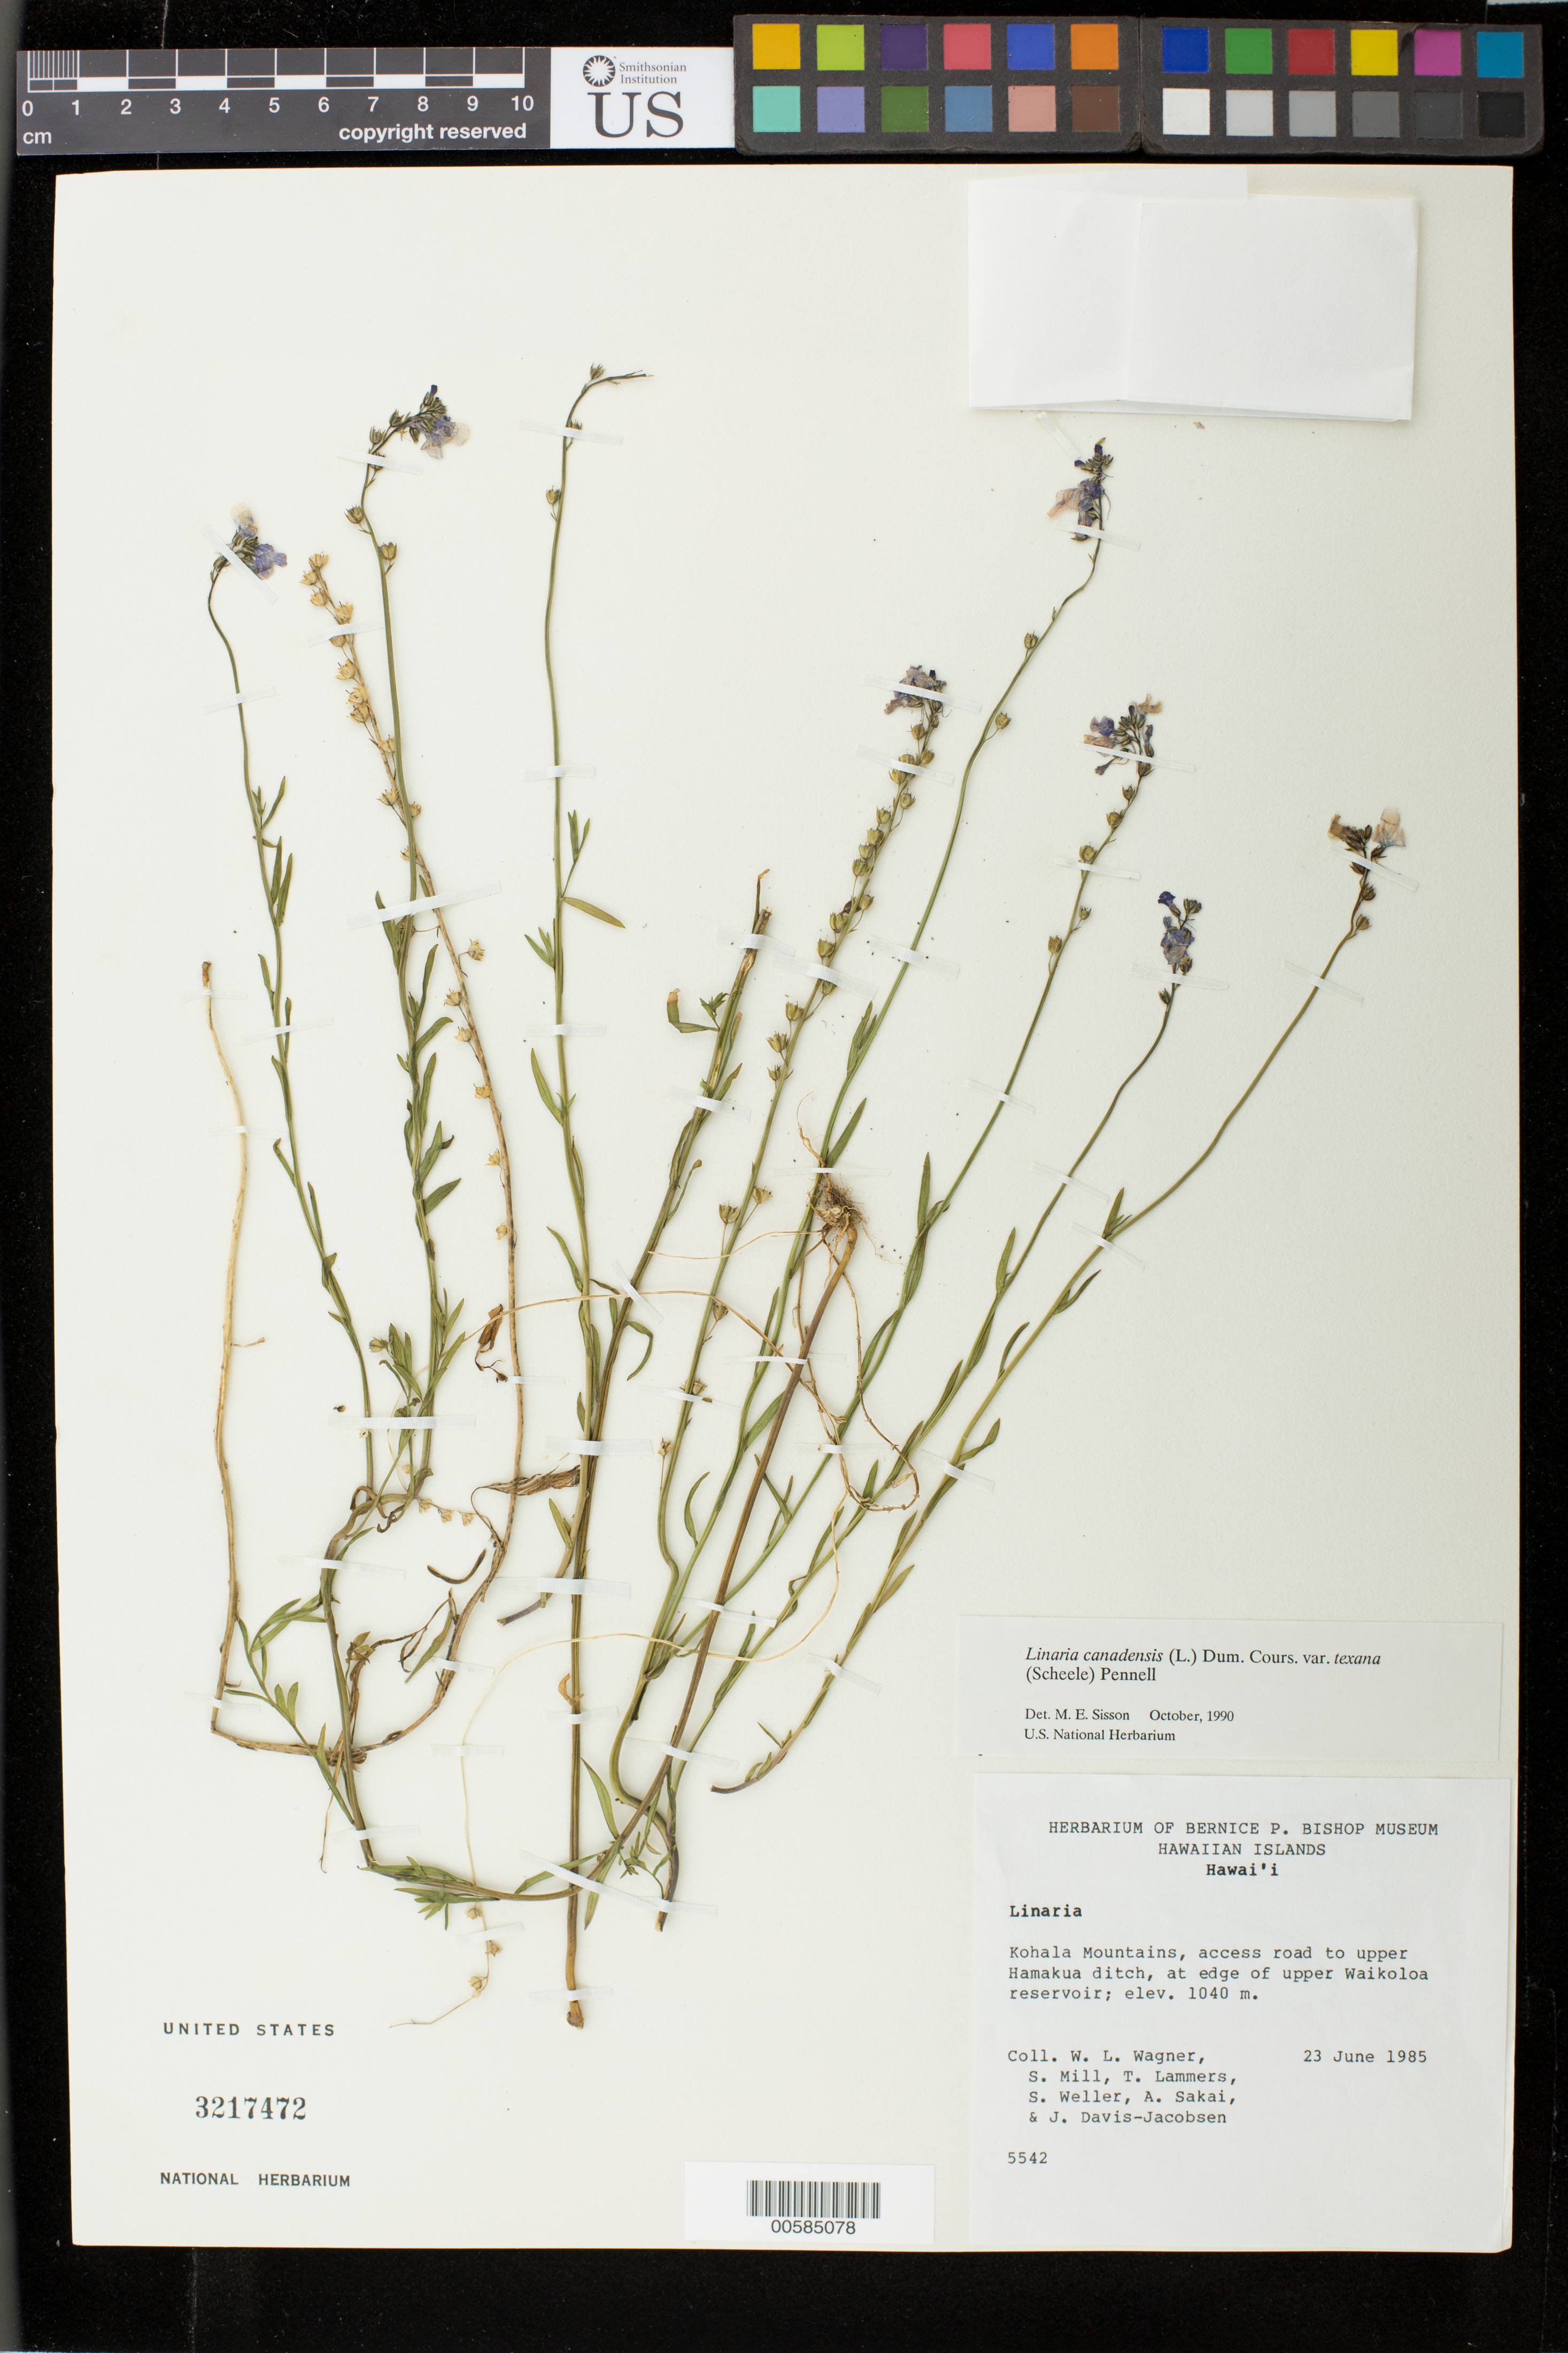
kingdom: Plantae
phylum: Tracheophyta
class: Magnoliopsida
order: Lamiales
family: Plantaginaceae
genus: Nuttallanthus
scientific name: Nuttallanthus texanus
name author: (Scheele) D.A. Sutton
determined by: Wagner, W. L., (BOT), Smithsonian Institution - National Museum of Natural History (UNITED STATES)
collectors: W. L. Wagner, S. W. Miller, T. G. Lammers, S. G. Weller & S. Sakai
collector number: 5542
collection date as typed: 23 Jun 1985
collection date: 1985-06-23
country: United States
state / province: Hawaii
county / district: Hawaii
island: Hawaii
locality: Kohala Mts, access road to upper Hamakua ditch, at edge of upper Waikoloa reservior.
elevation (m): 1040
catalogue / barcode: US 3217472